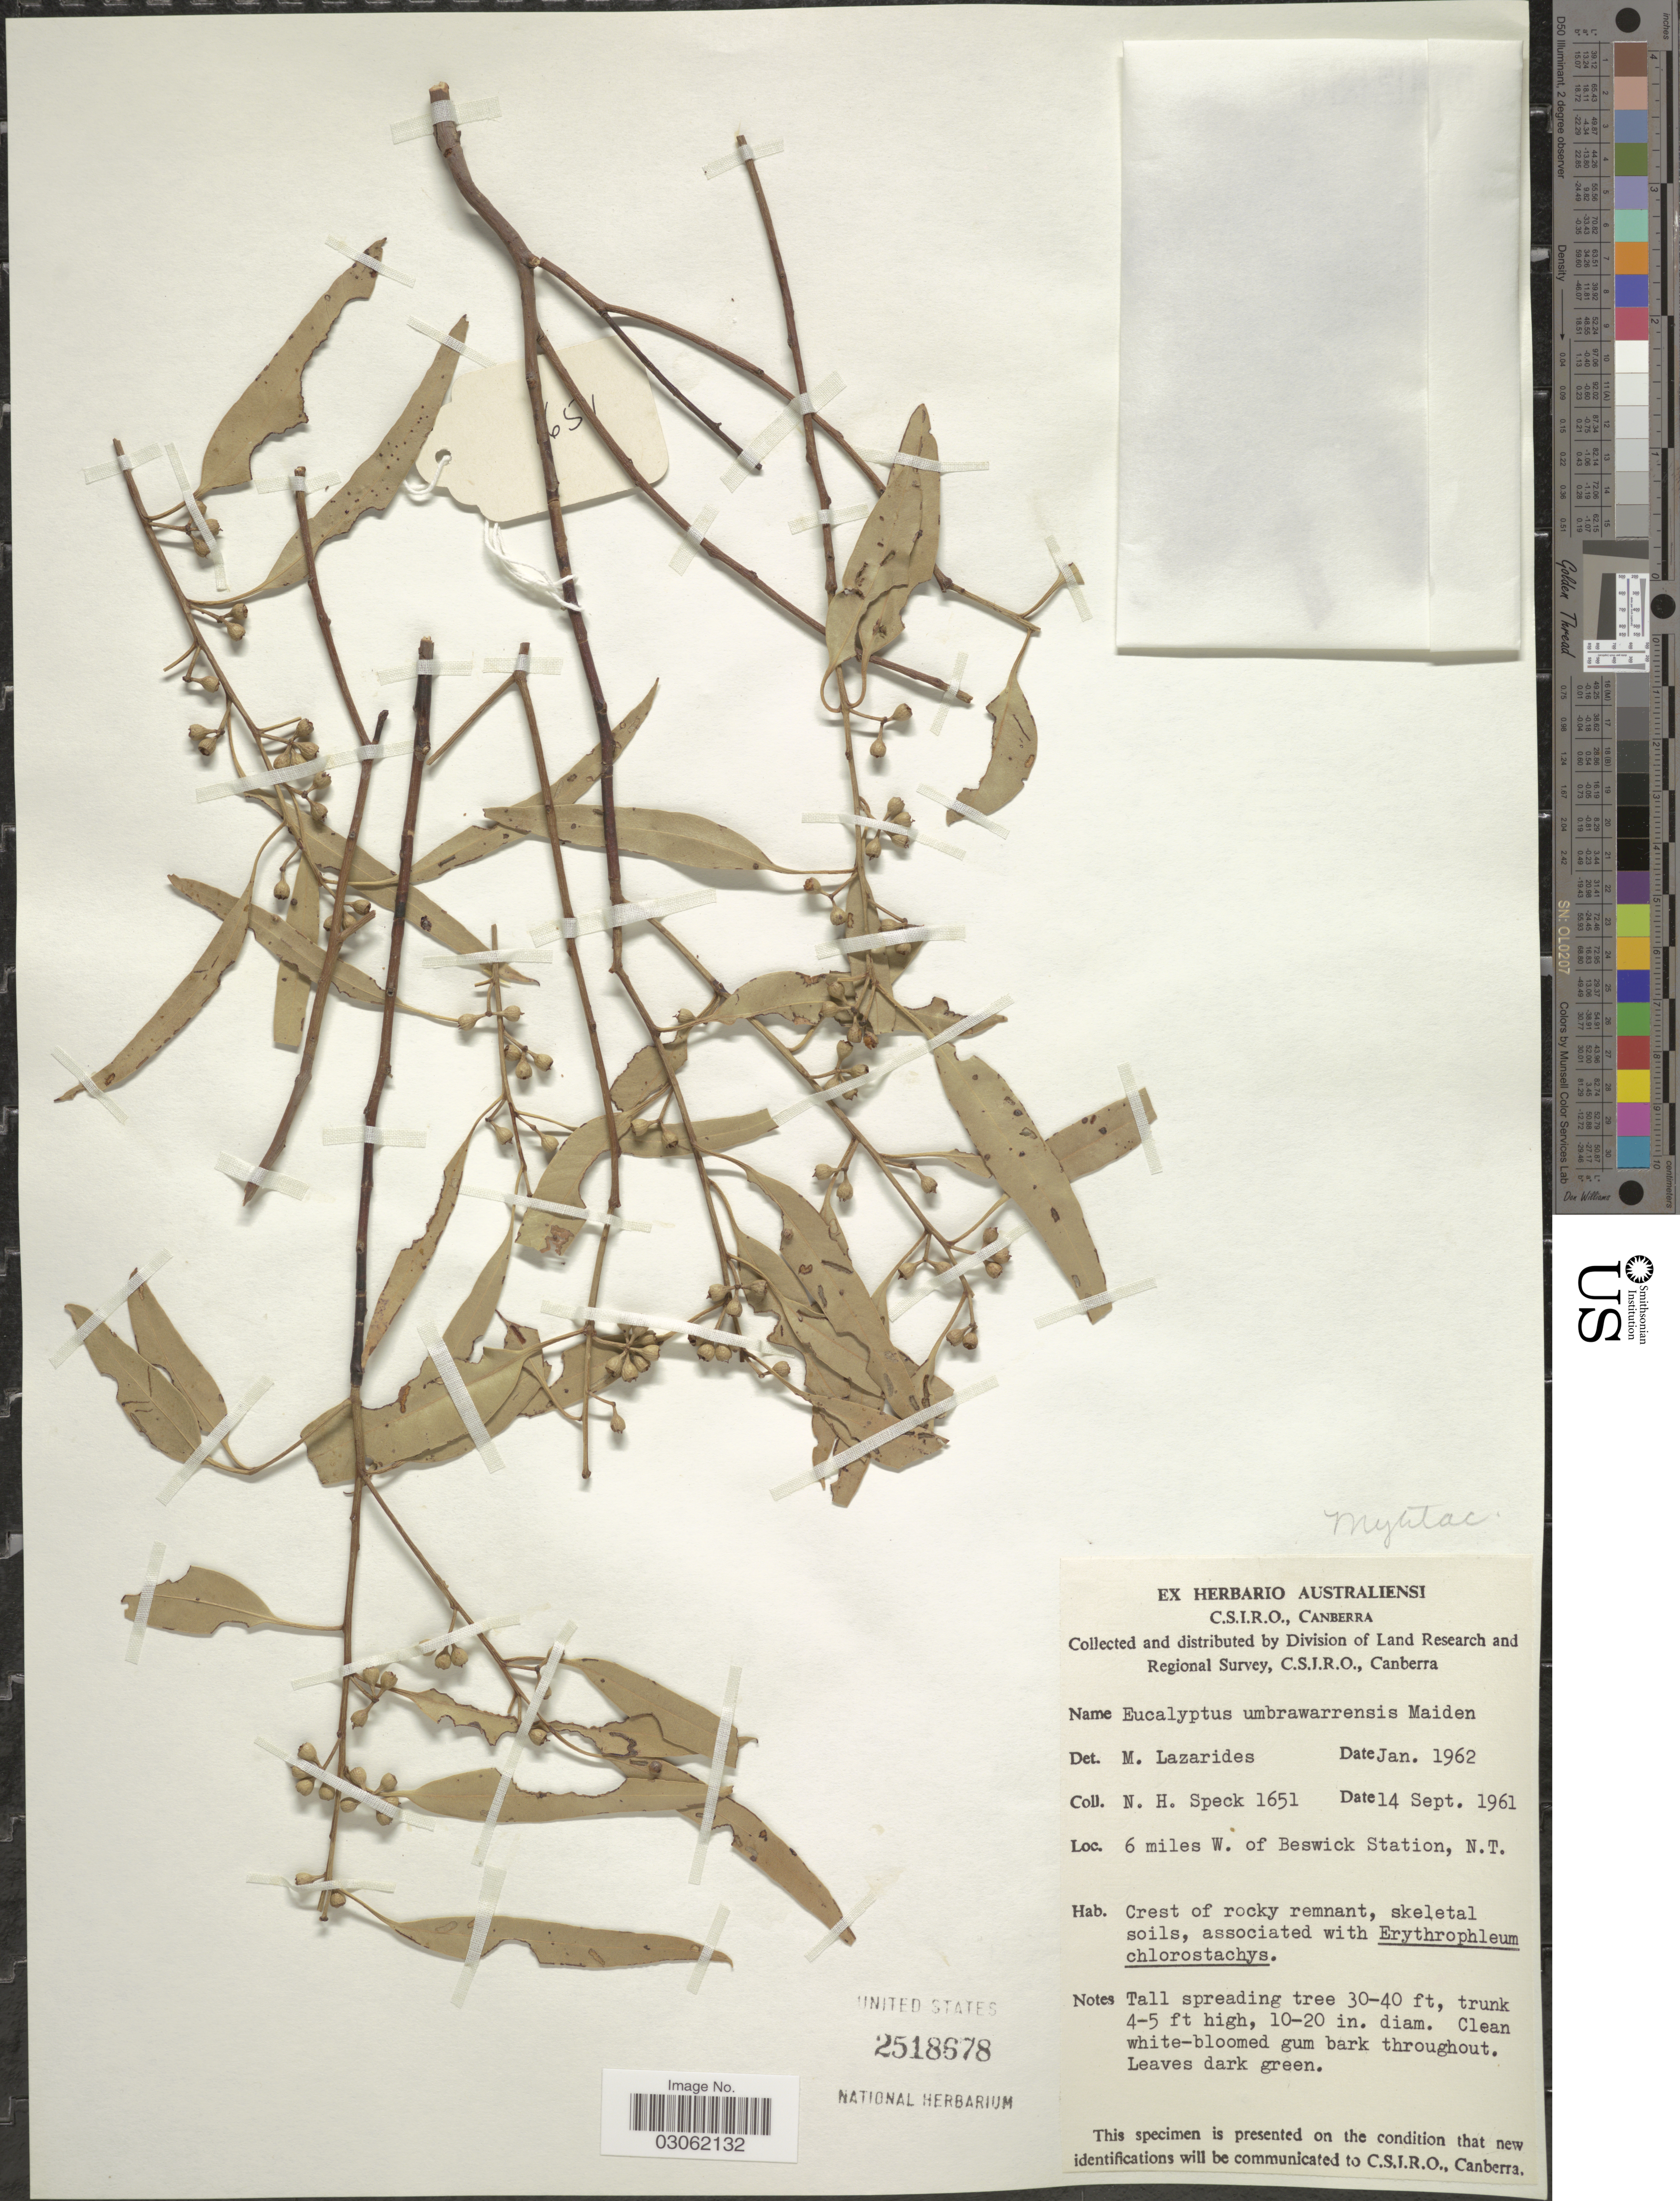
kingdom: Plantae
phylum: Tracheophyta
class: Magnoliopsida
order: Myrtales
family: Myrtaceae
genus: Eucalyptus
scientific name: Eucalyptus umbrawarrensis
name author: Maiden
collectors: N. Speck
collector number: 1651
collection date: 1961-09-14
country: Australia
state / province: Northern Territory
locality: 6 miles W. of Beswick Station, N. T.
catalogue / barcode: US 2518678